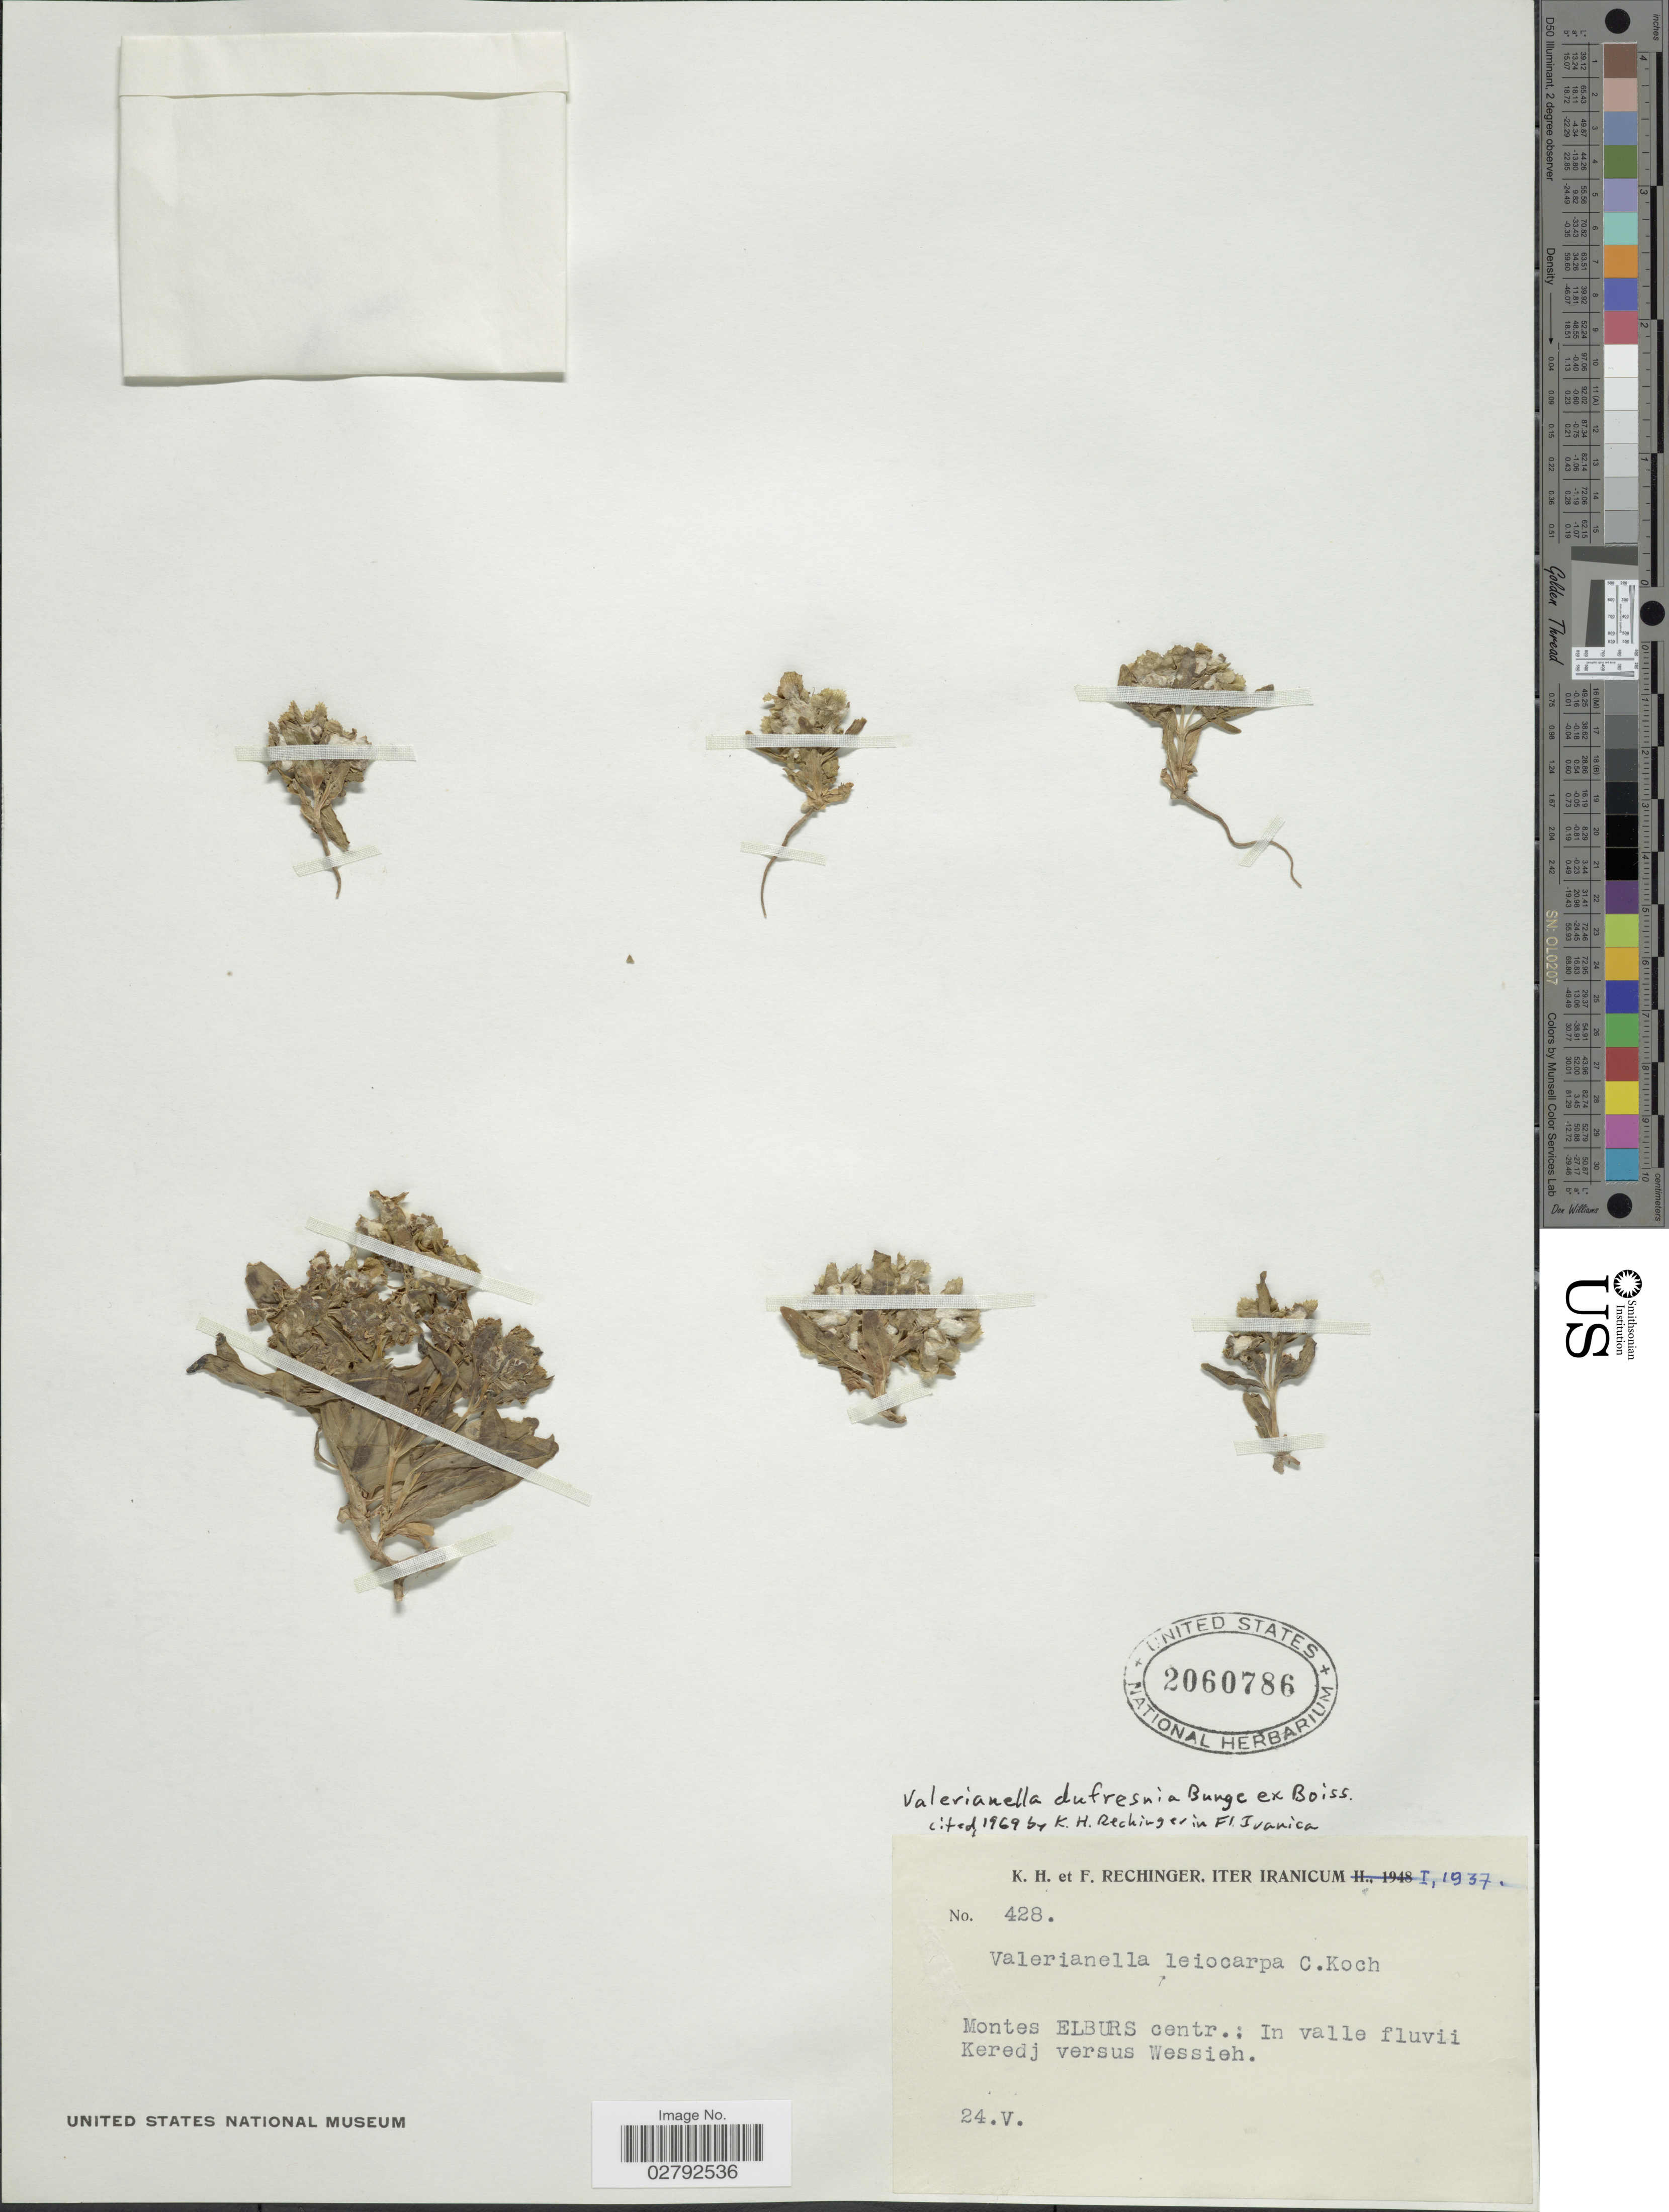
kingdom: Plantae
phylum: Tracheophyta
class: Magnoliopsida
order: Dipsacales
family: Caprifoliaceae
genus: Valerianella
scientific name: Valerianella dufresnia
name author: Bunge ex Boiss.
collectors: K. H. Rechinger & F. Rechinger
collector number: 428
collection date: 1937-05-24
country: Iran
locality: Montes Elburs centr.: In valle fluvii Keredj versus Wessieh.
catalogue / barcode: US 2060786